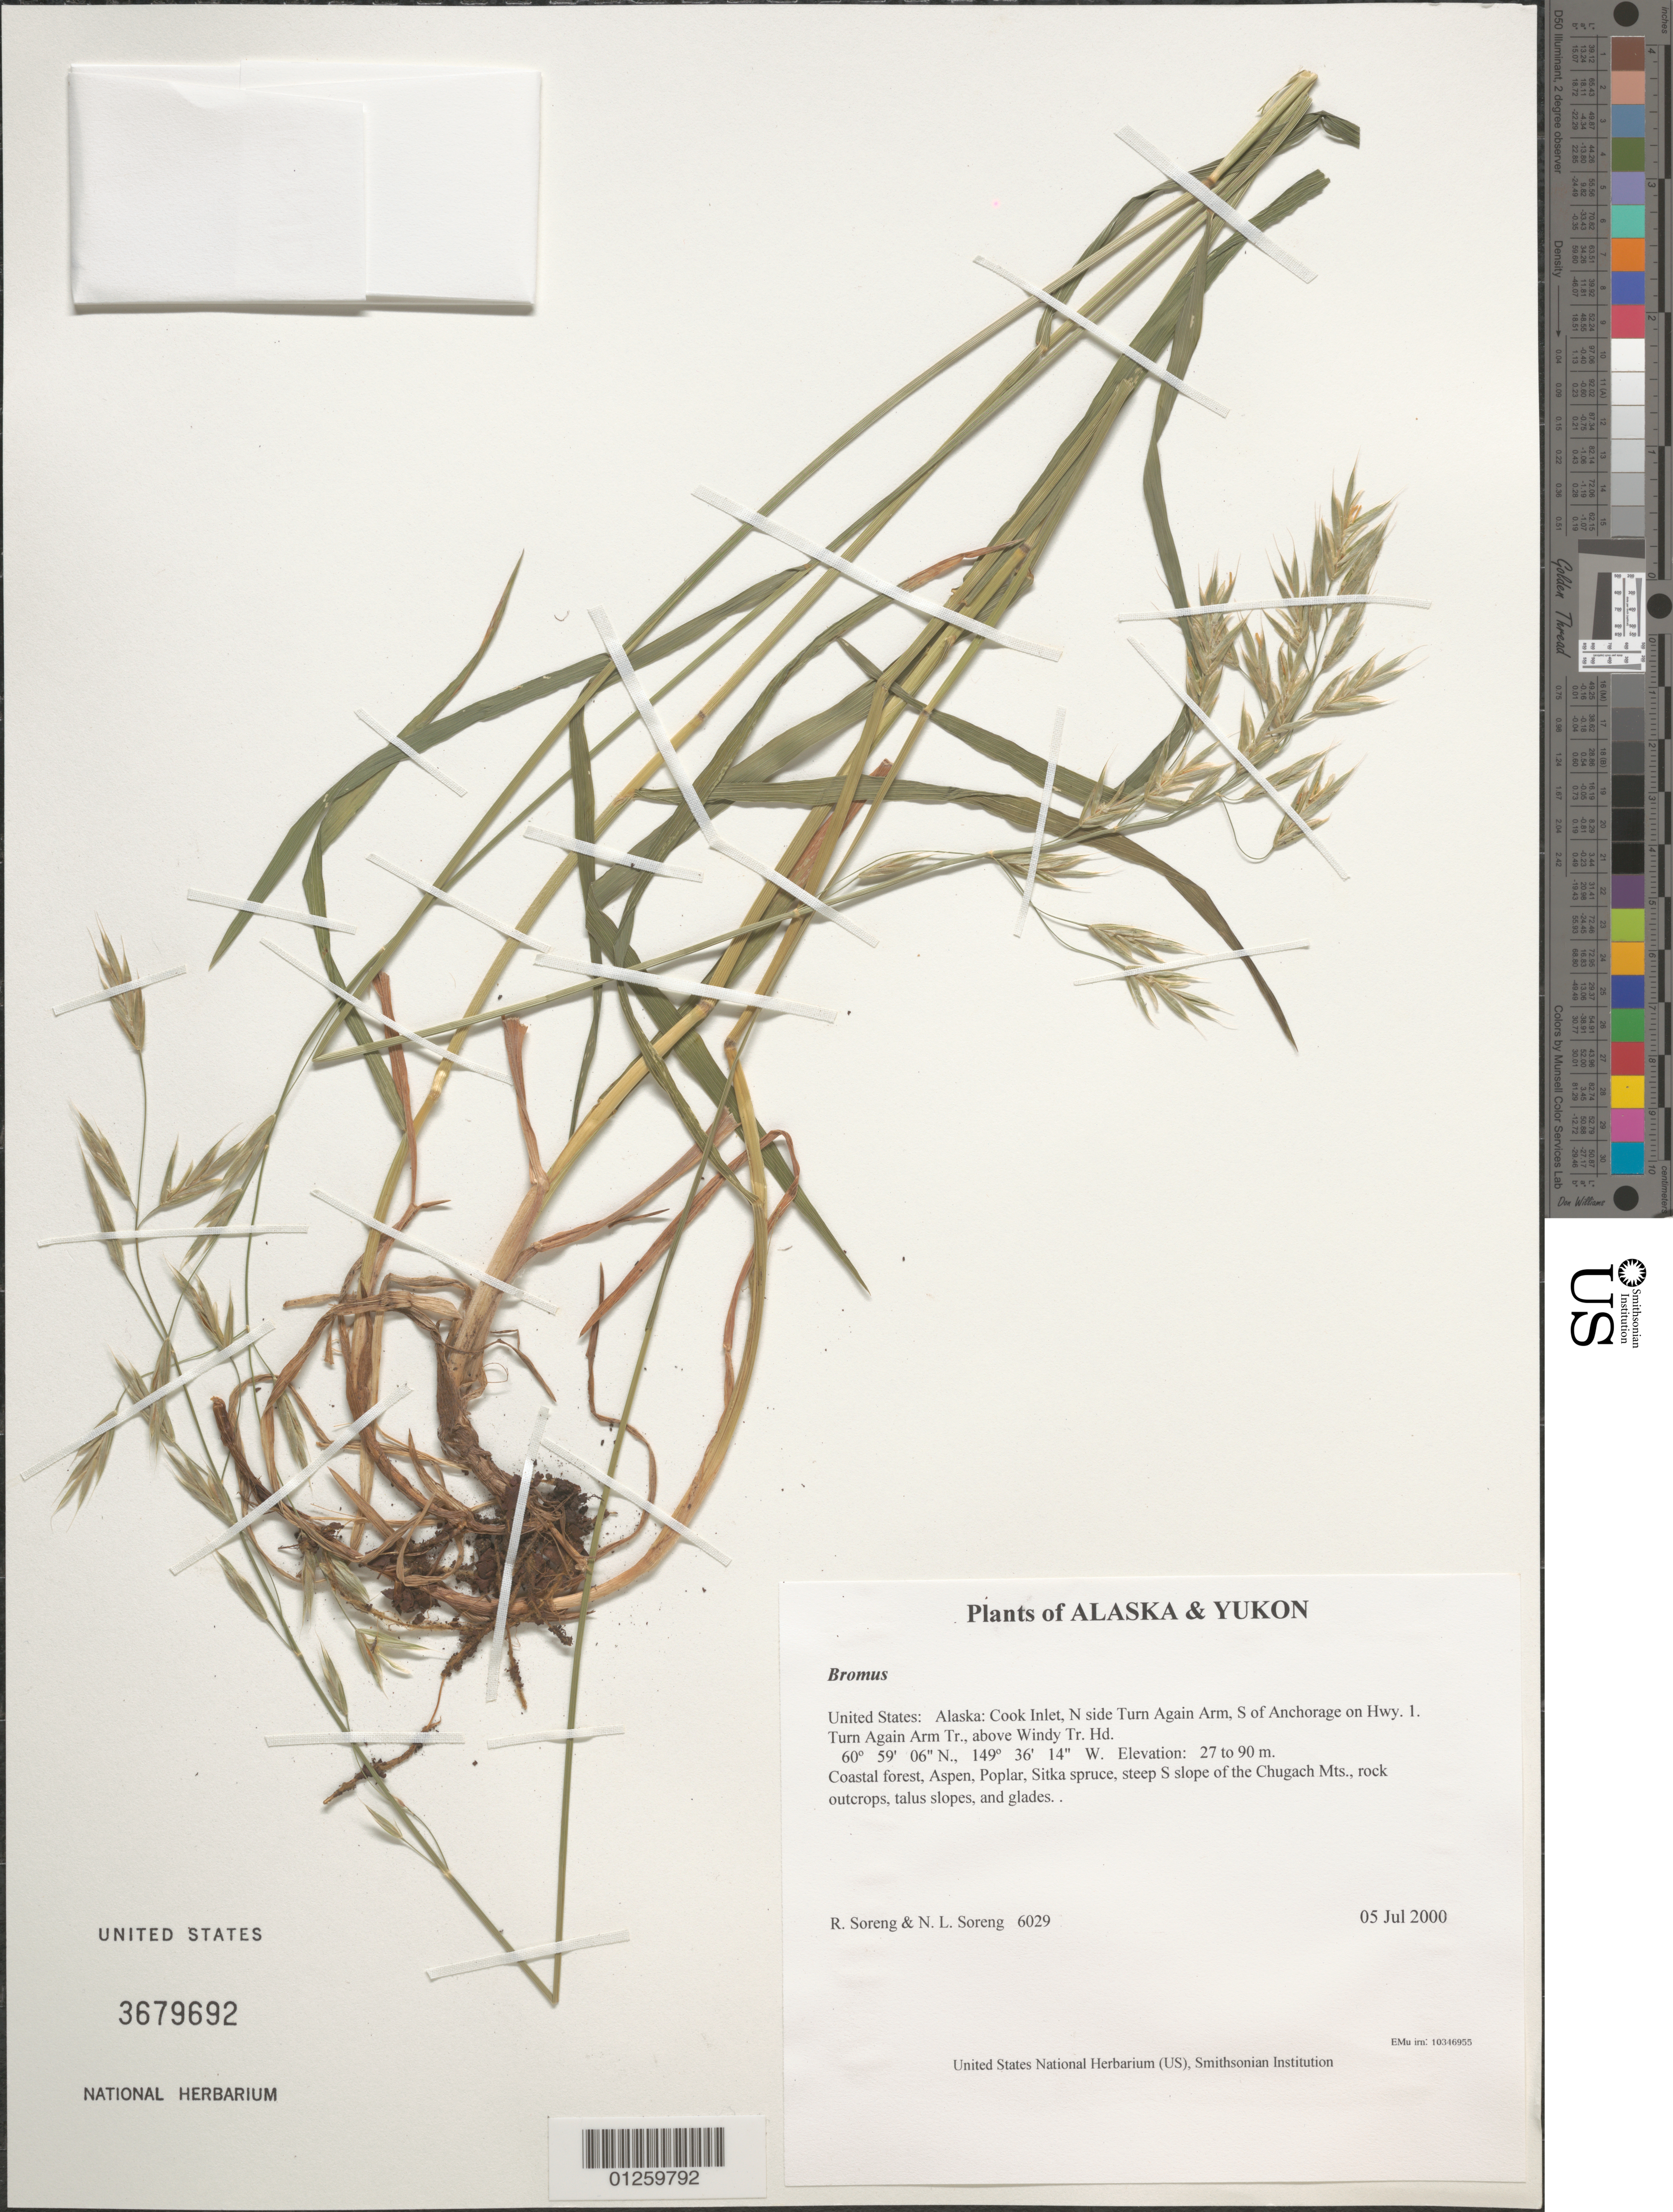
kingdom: Plantae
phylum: Tracheophyta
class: Liliopsida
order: Poales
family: Poaceae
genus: Bromus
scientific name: Bromus sp.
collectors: R. J. Soreng & N. L. Soreng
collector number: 6029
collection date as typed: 05 Jul 2000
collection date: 2000-07-05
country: United States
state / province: Alaska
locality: Cook Inlet, N side Turn Again Arm, S of Anchorage on Hwy. 1. Turn Again Arm Tr., above Windy Tr. Hd.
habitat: Coastal forest, Aspen, Poplar, Sitka spruce, steep S slope of the Chugach Mts., rock outcrops, talus slopes, and glades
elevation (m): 27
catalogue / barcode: US 3679692